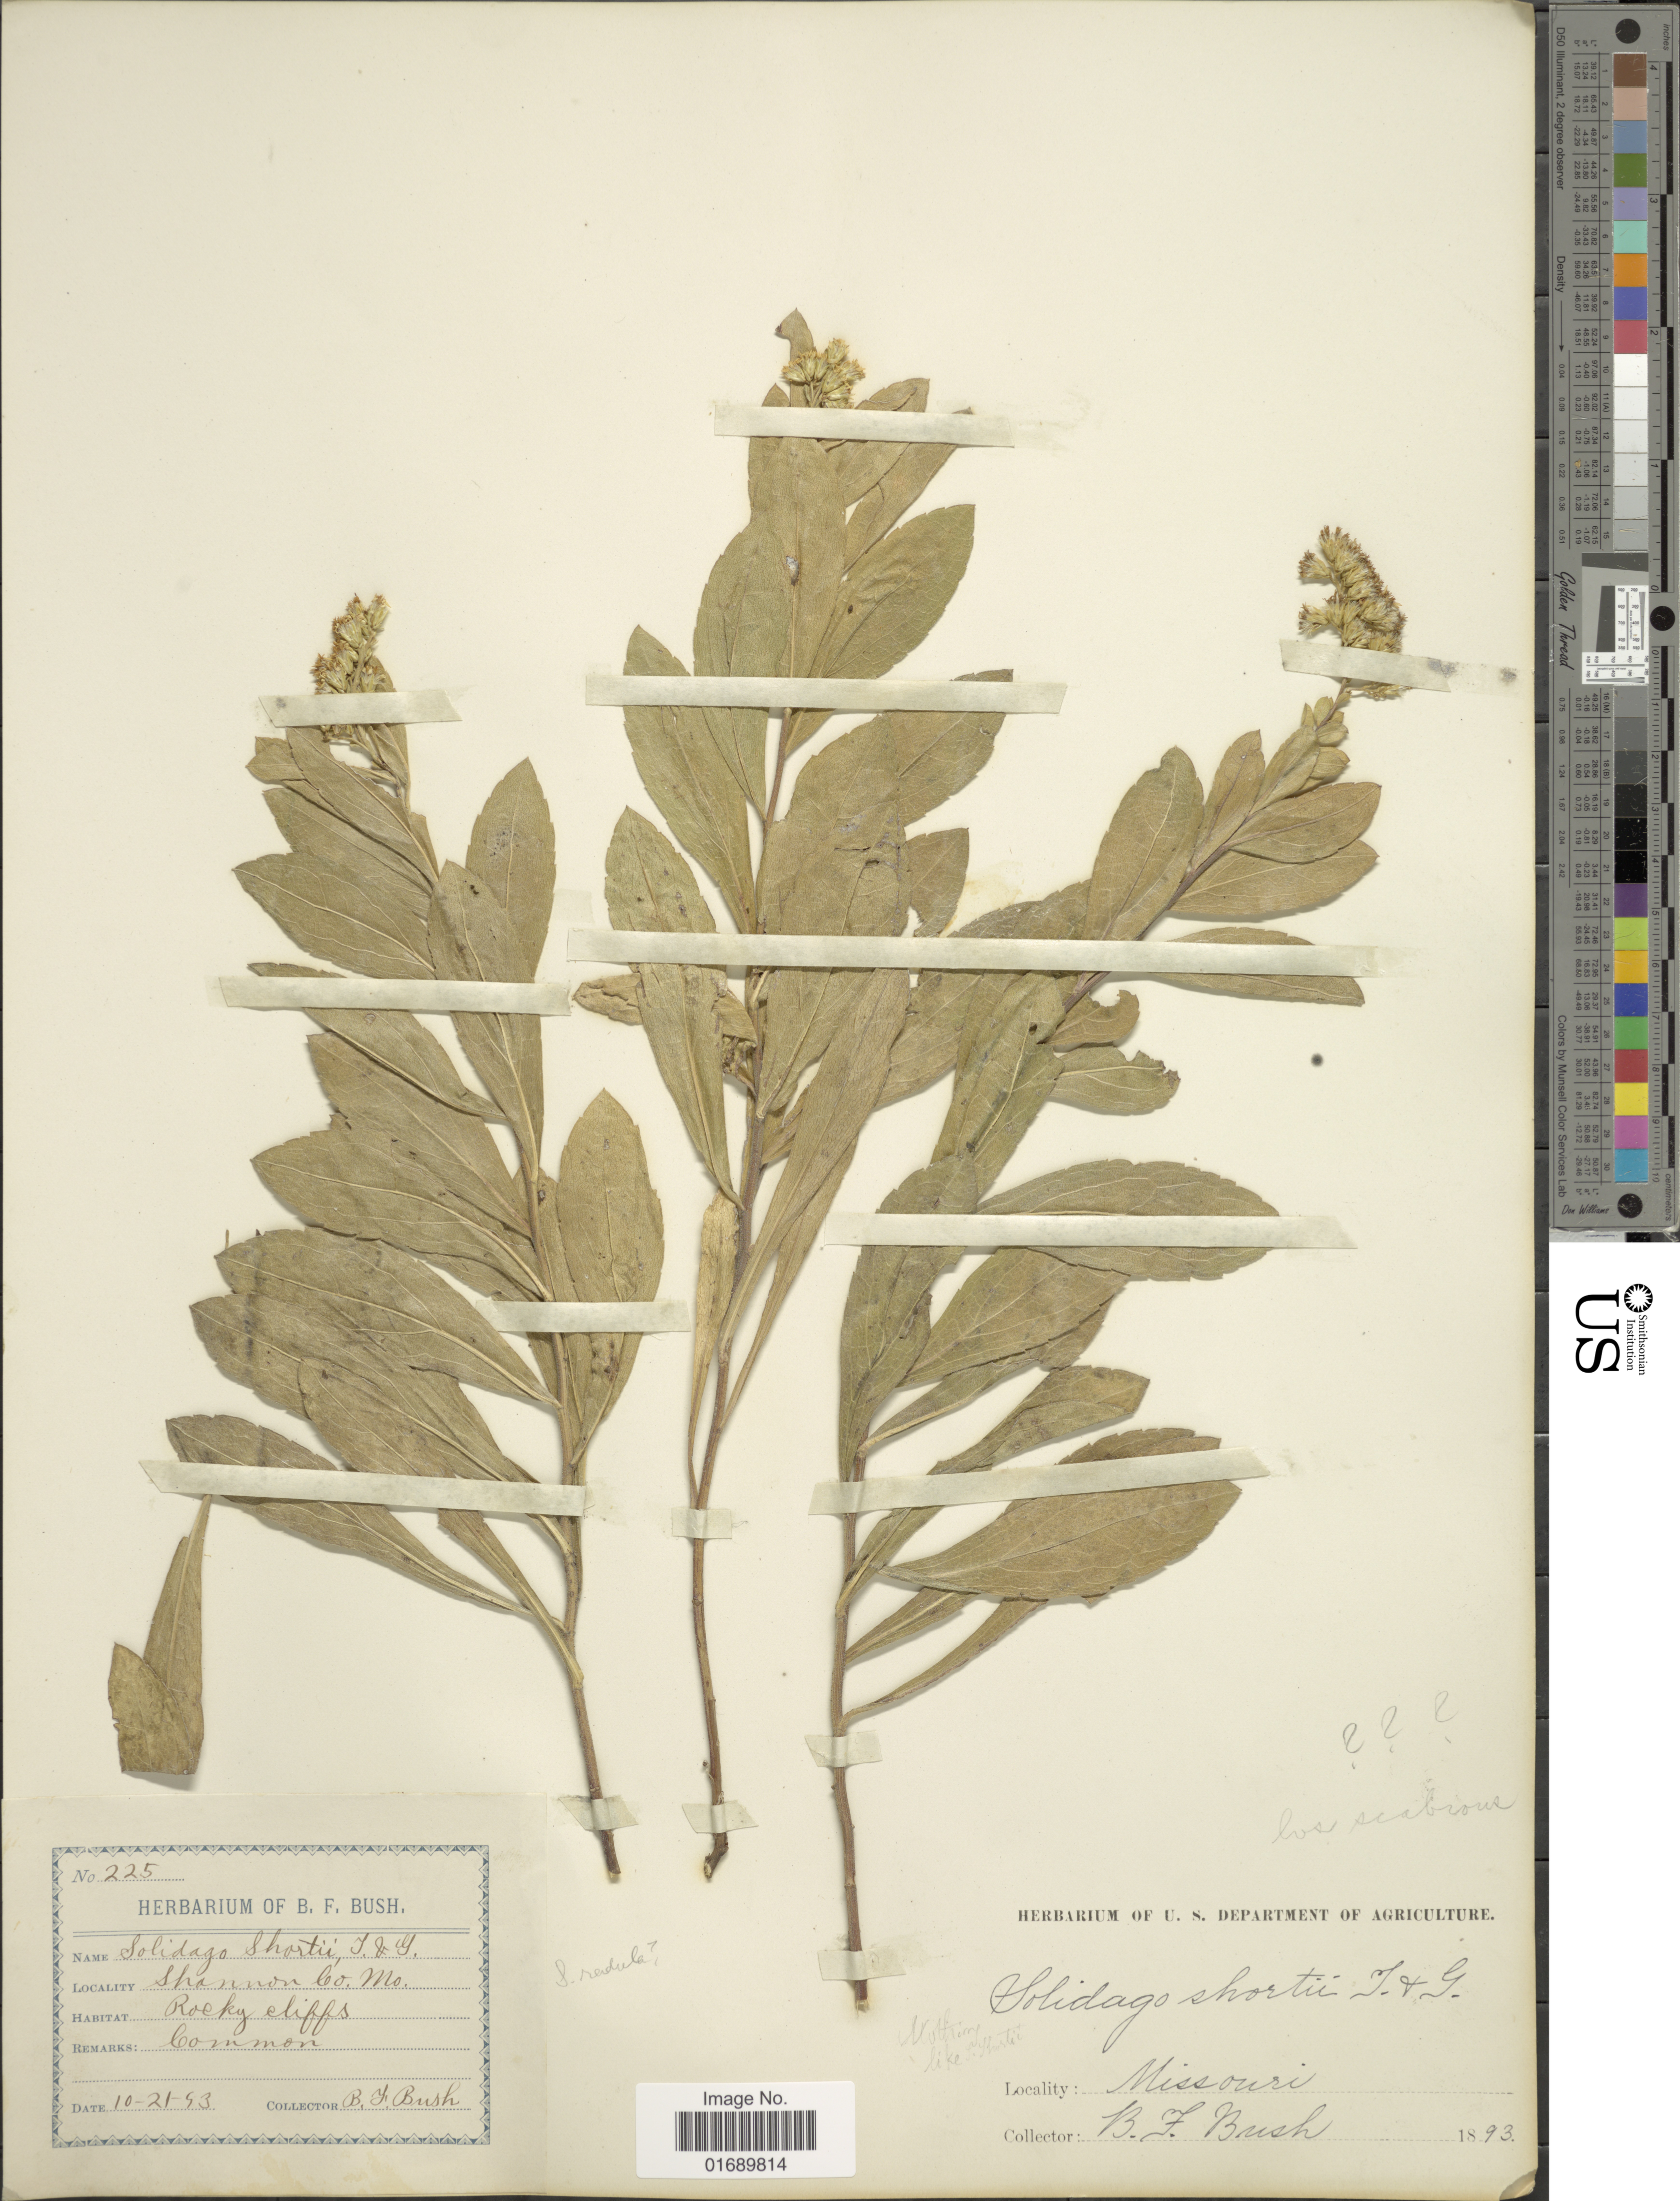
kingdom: Plantae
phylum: Tracheophyta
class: Magnoliopsida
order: Asterales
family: Asteraceae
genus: Solidago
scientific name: Solidago radula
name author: Nutt.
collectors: B. F. Bush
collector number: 225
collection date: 1893-10-21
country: United States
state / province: Missouri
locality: Shannon Co, Rocky cliffs